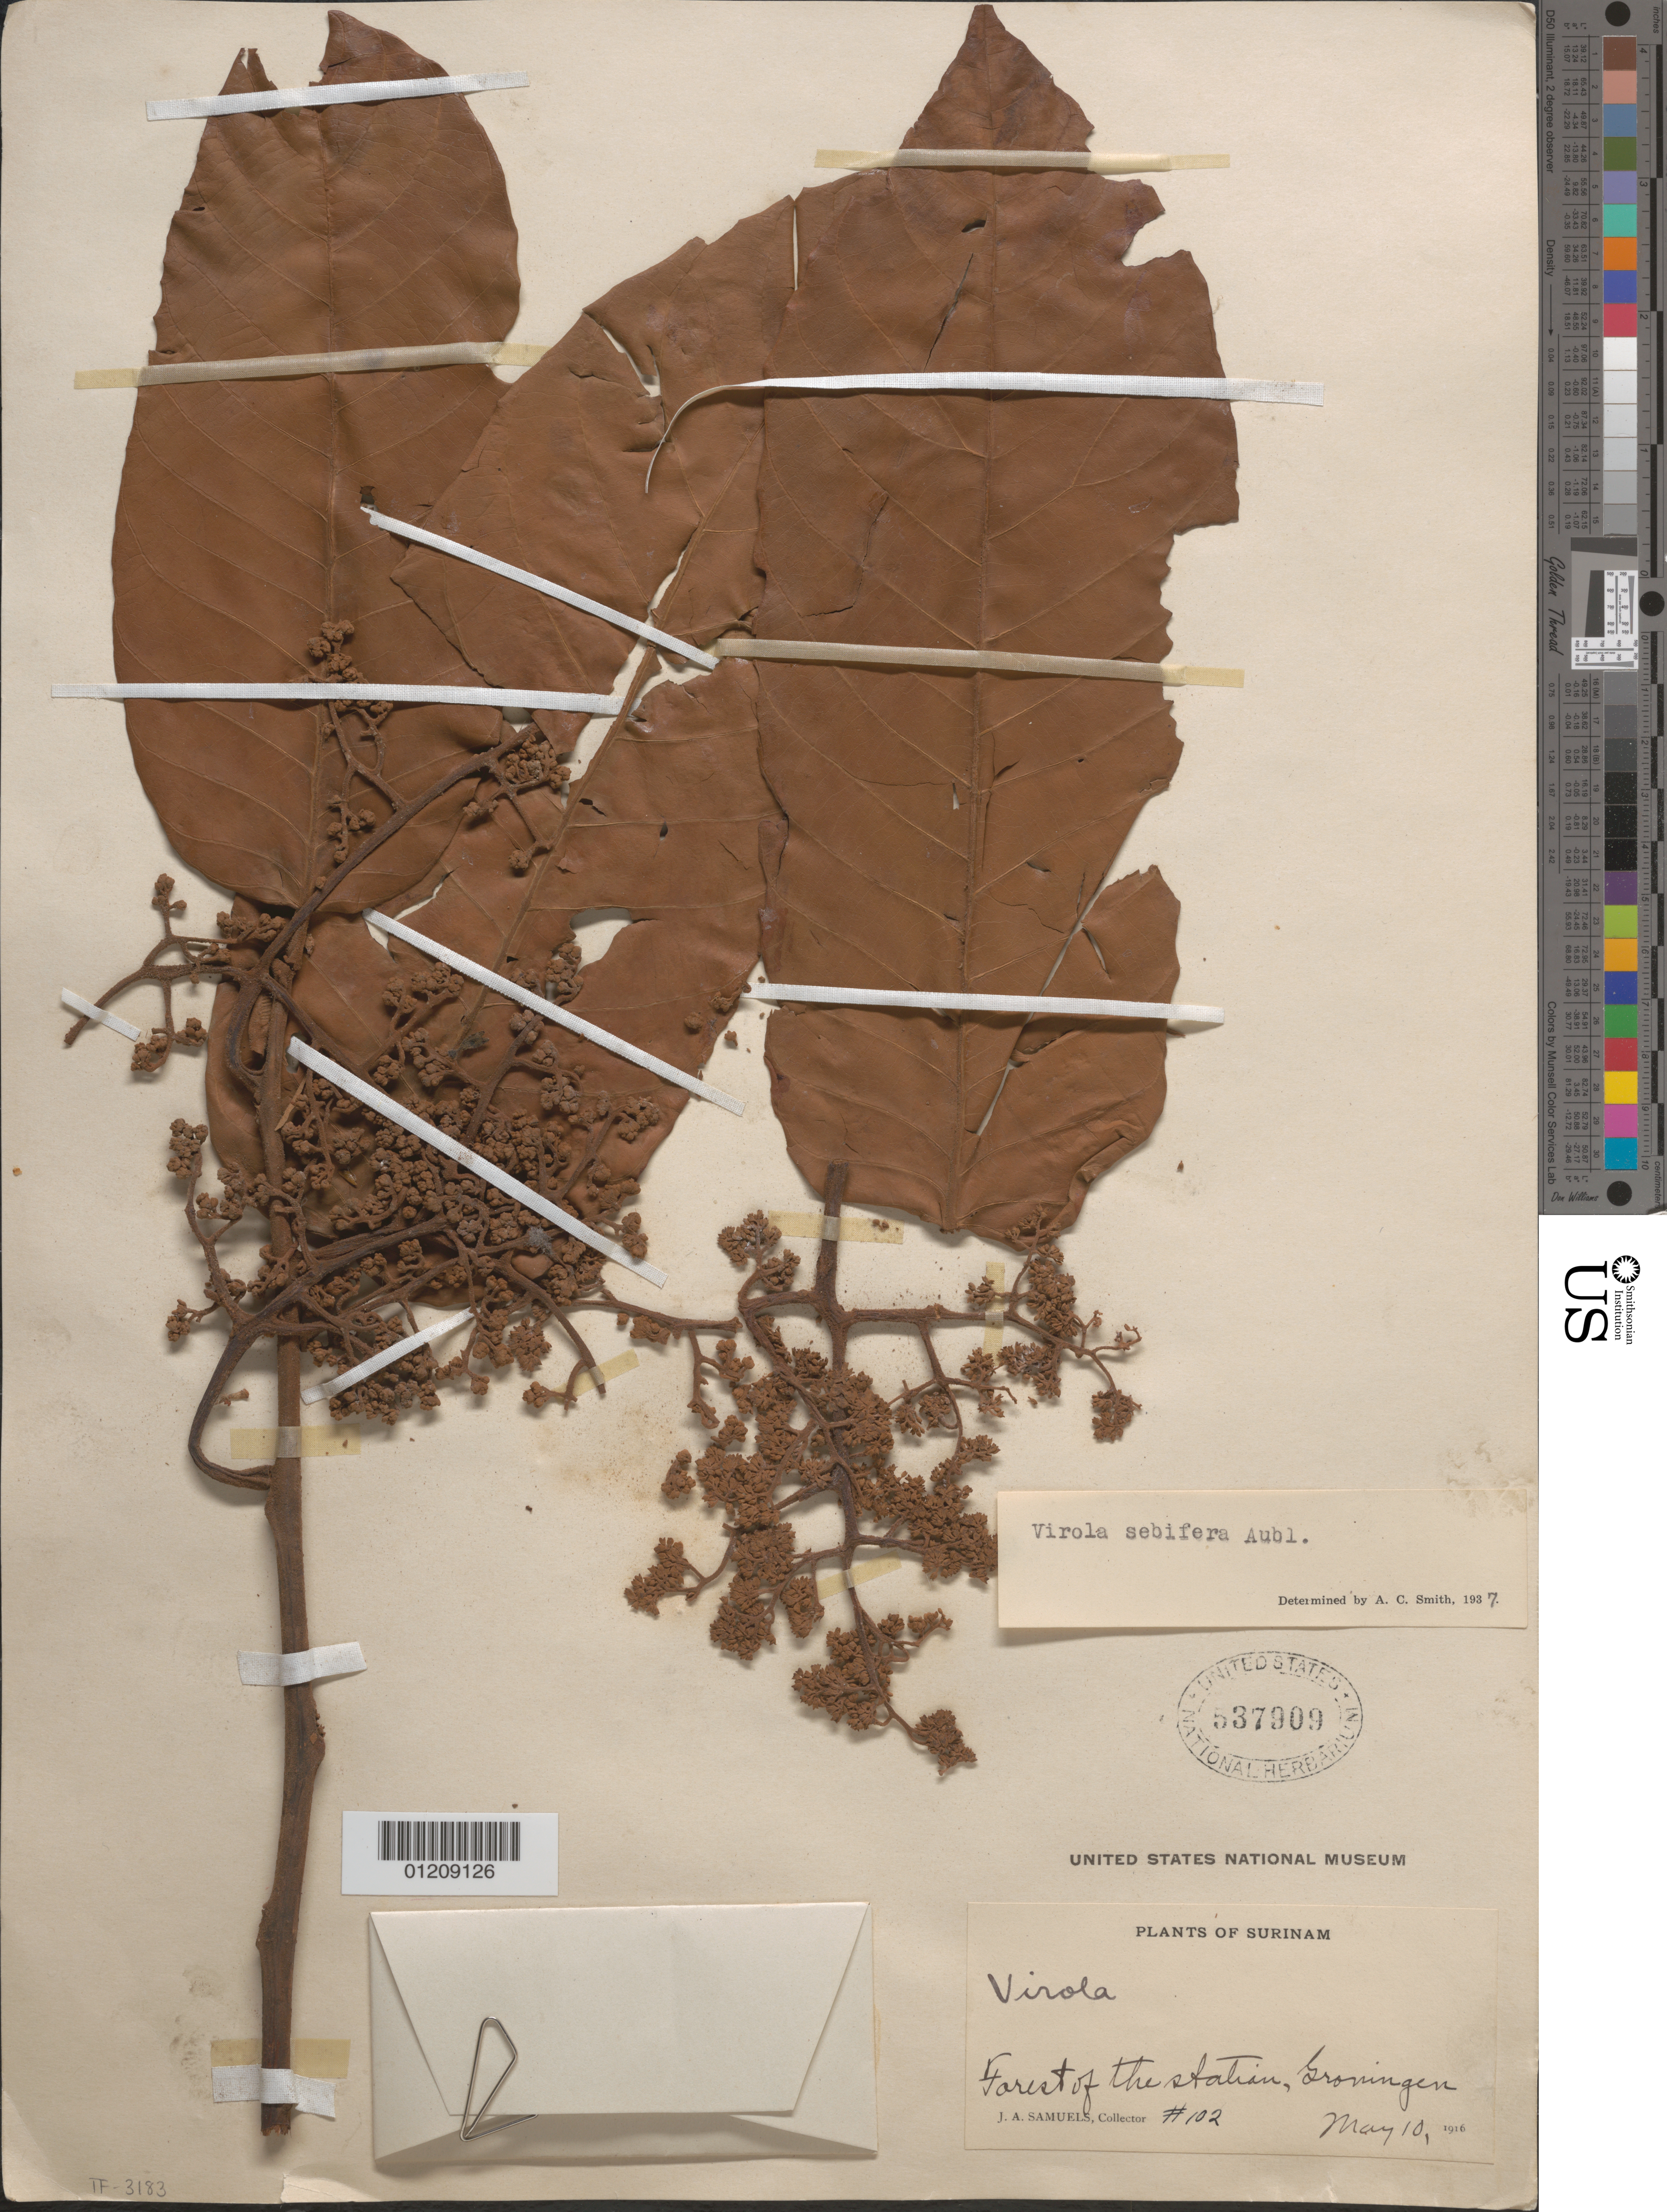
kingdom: Plantae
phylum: Tracheophyta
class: Magnoliopsida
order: Magnoliales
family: Myristicaceae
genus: Virola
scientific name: Virola sebifera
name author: Aubl.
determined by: Smith, A. C.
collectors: J. A. Samuels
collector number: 102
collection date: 1916-05-10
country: Suriname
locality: Forest of the station, Groningen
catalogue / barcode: US 537909